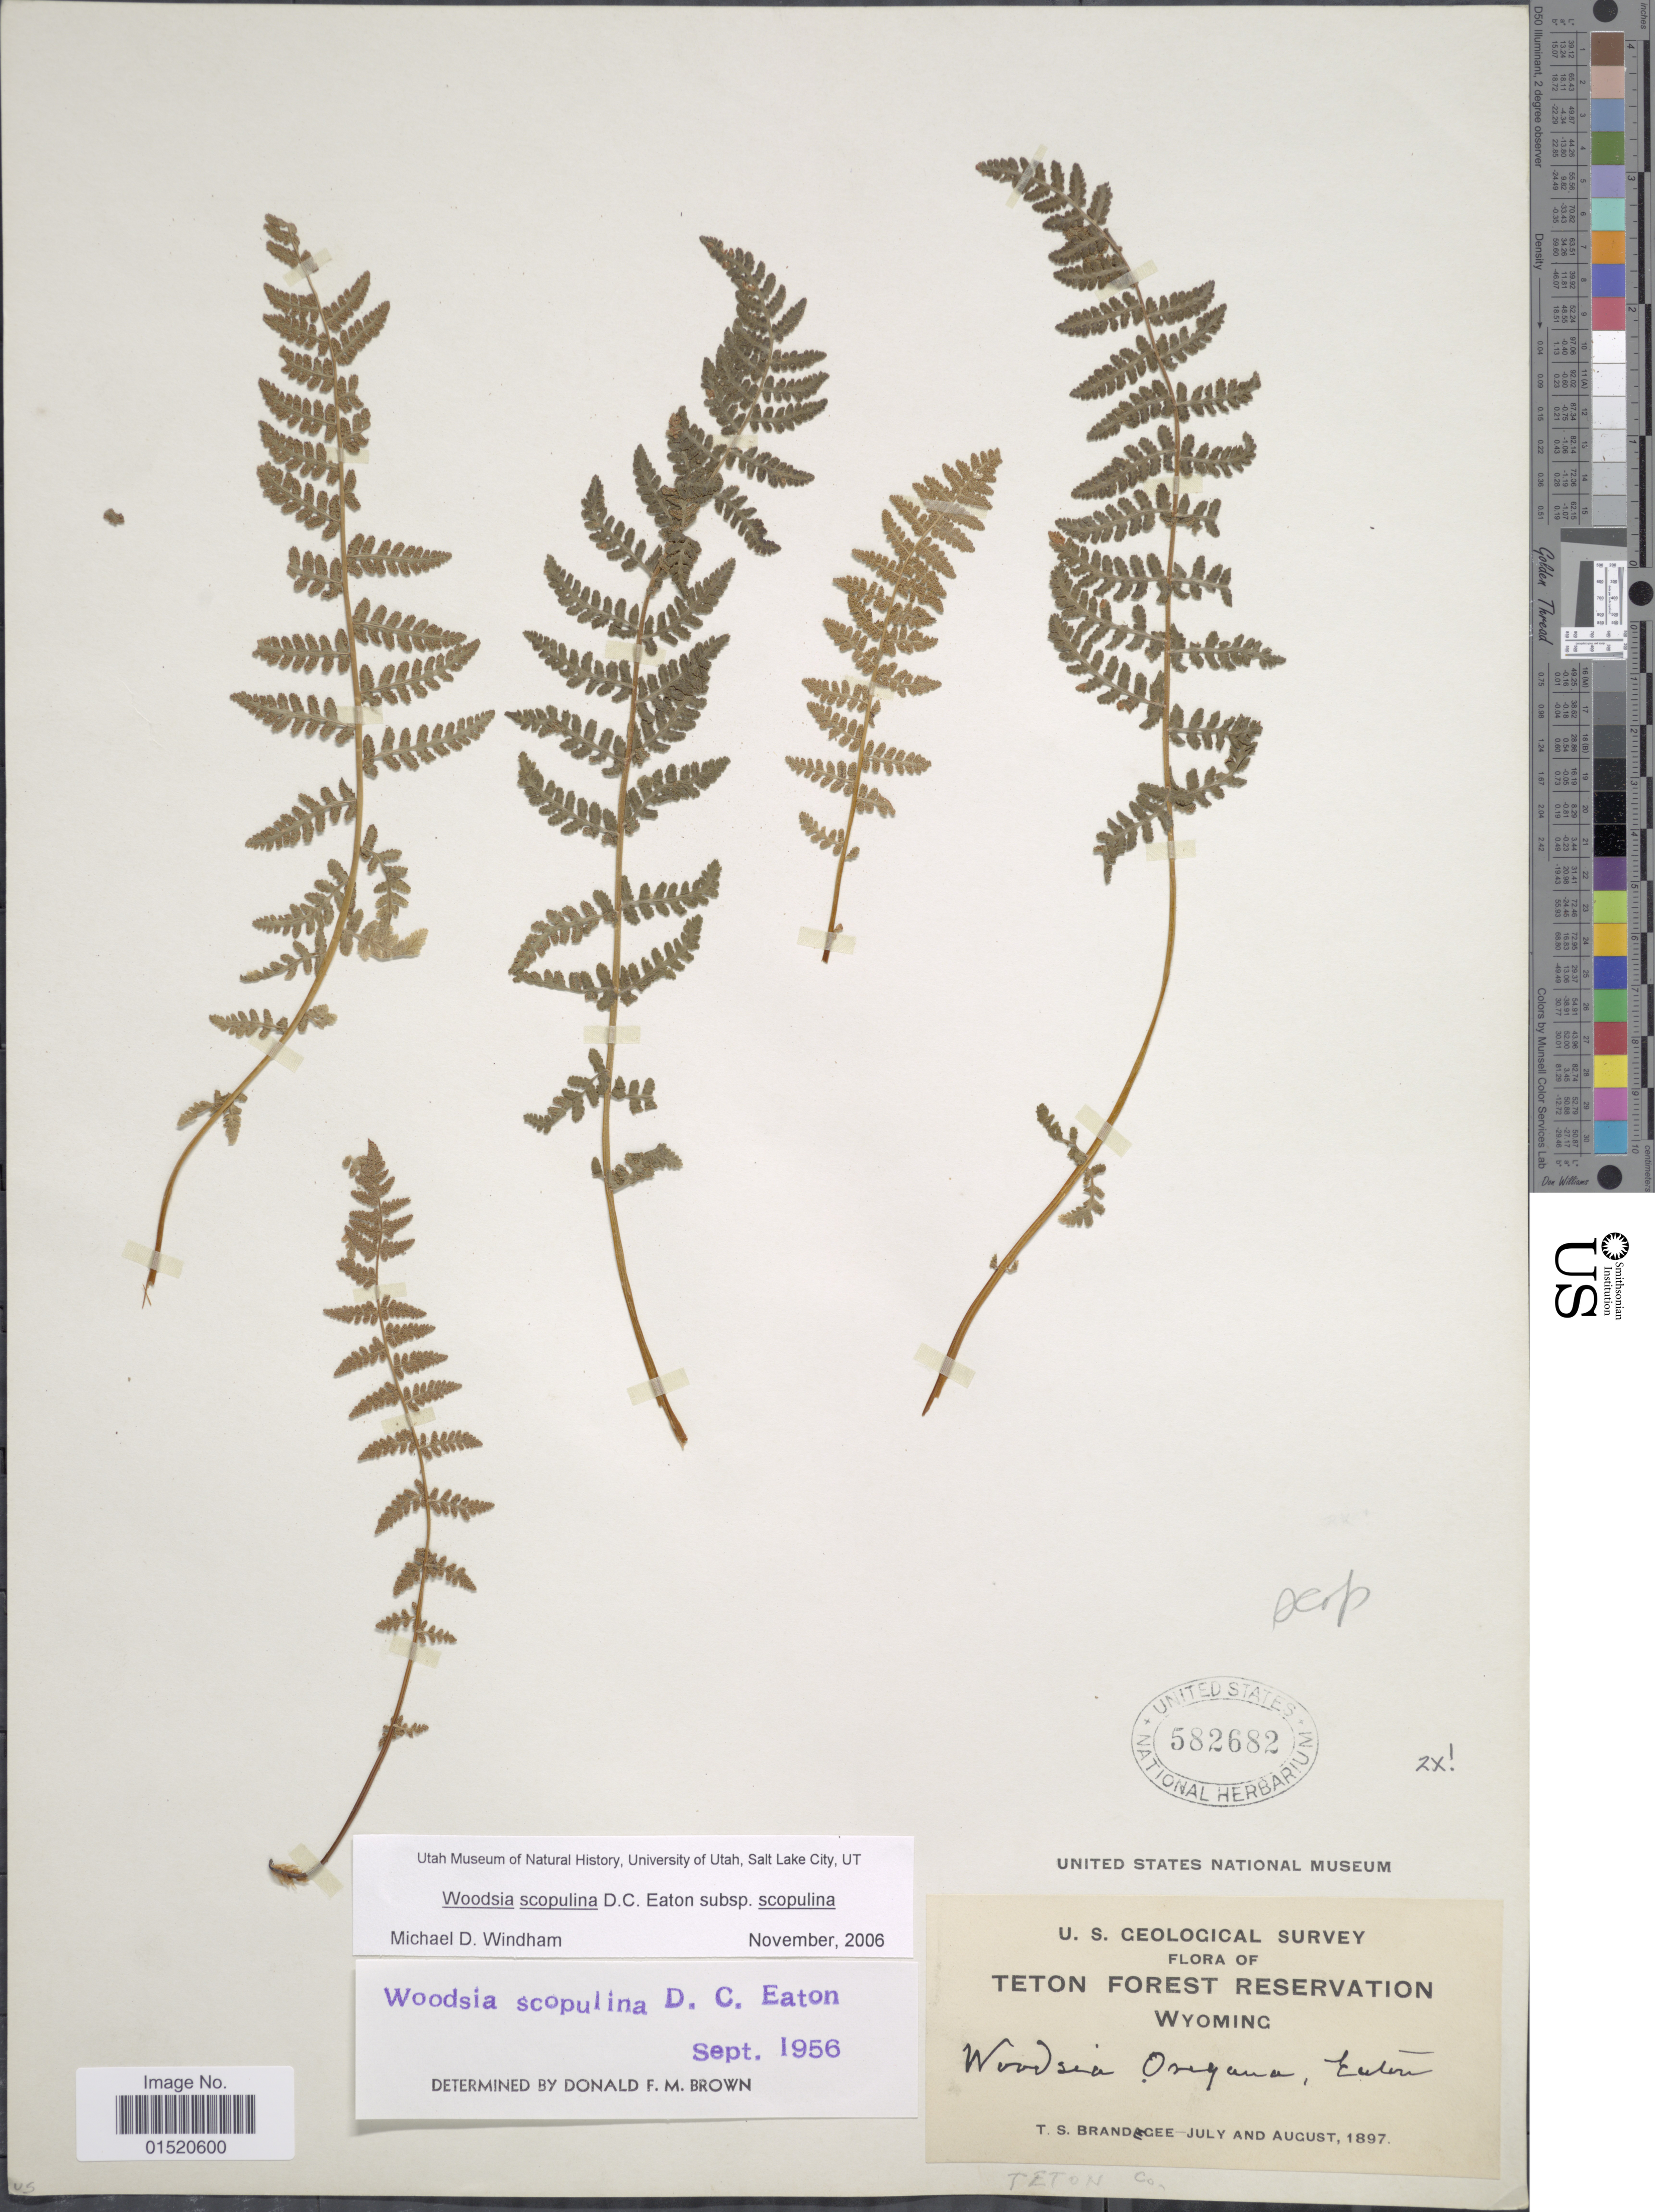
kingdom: Plantae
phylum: Tracheophyta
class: Polypodiopsida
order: Polypodiales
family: Woodsiaceae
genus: Woodsia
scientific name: Woodsia scopulina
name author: D.C. Eaton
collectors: T. S. Brandegee (herbarium)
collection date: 1897-07/1897-08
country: United States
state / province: Wyoming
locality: Teton Forest Reservation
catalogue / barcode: US 582682